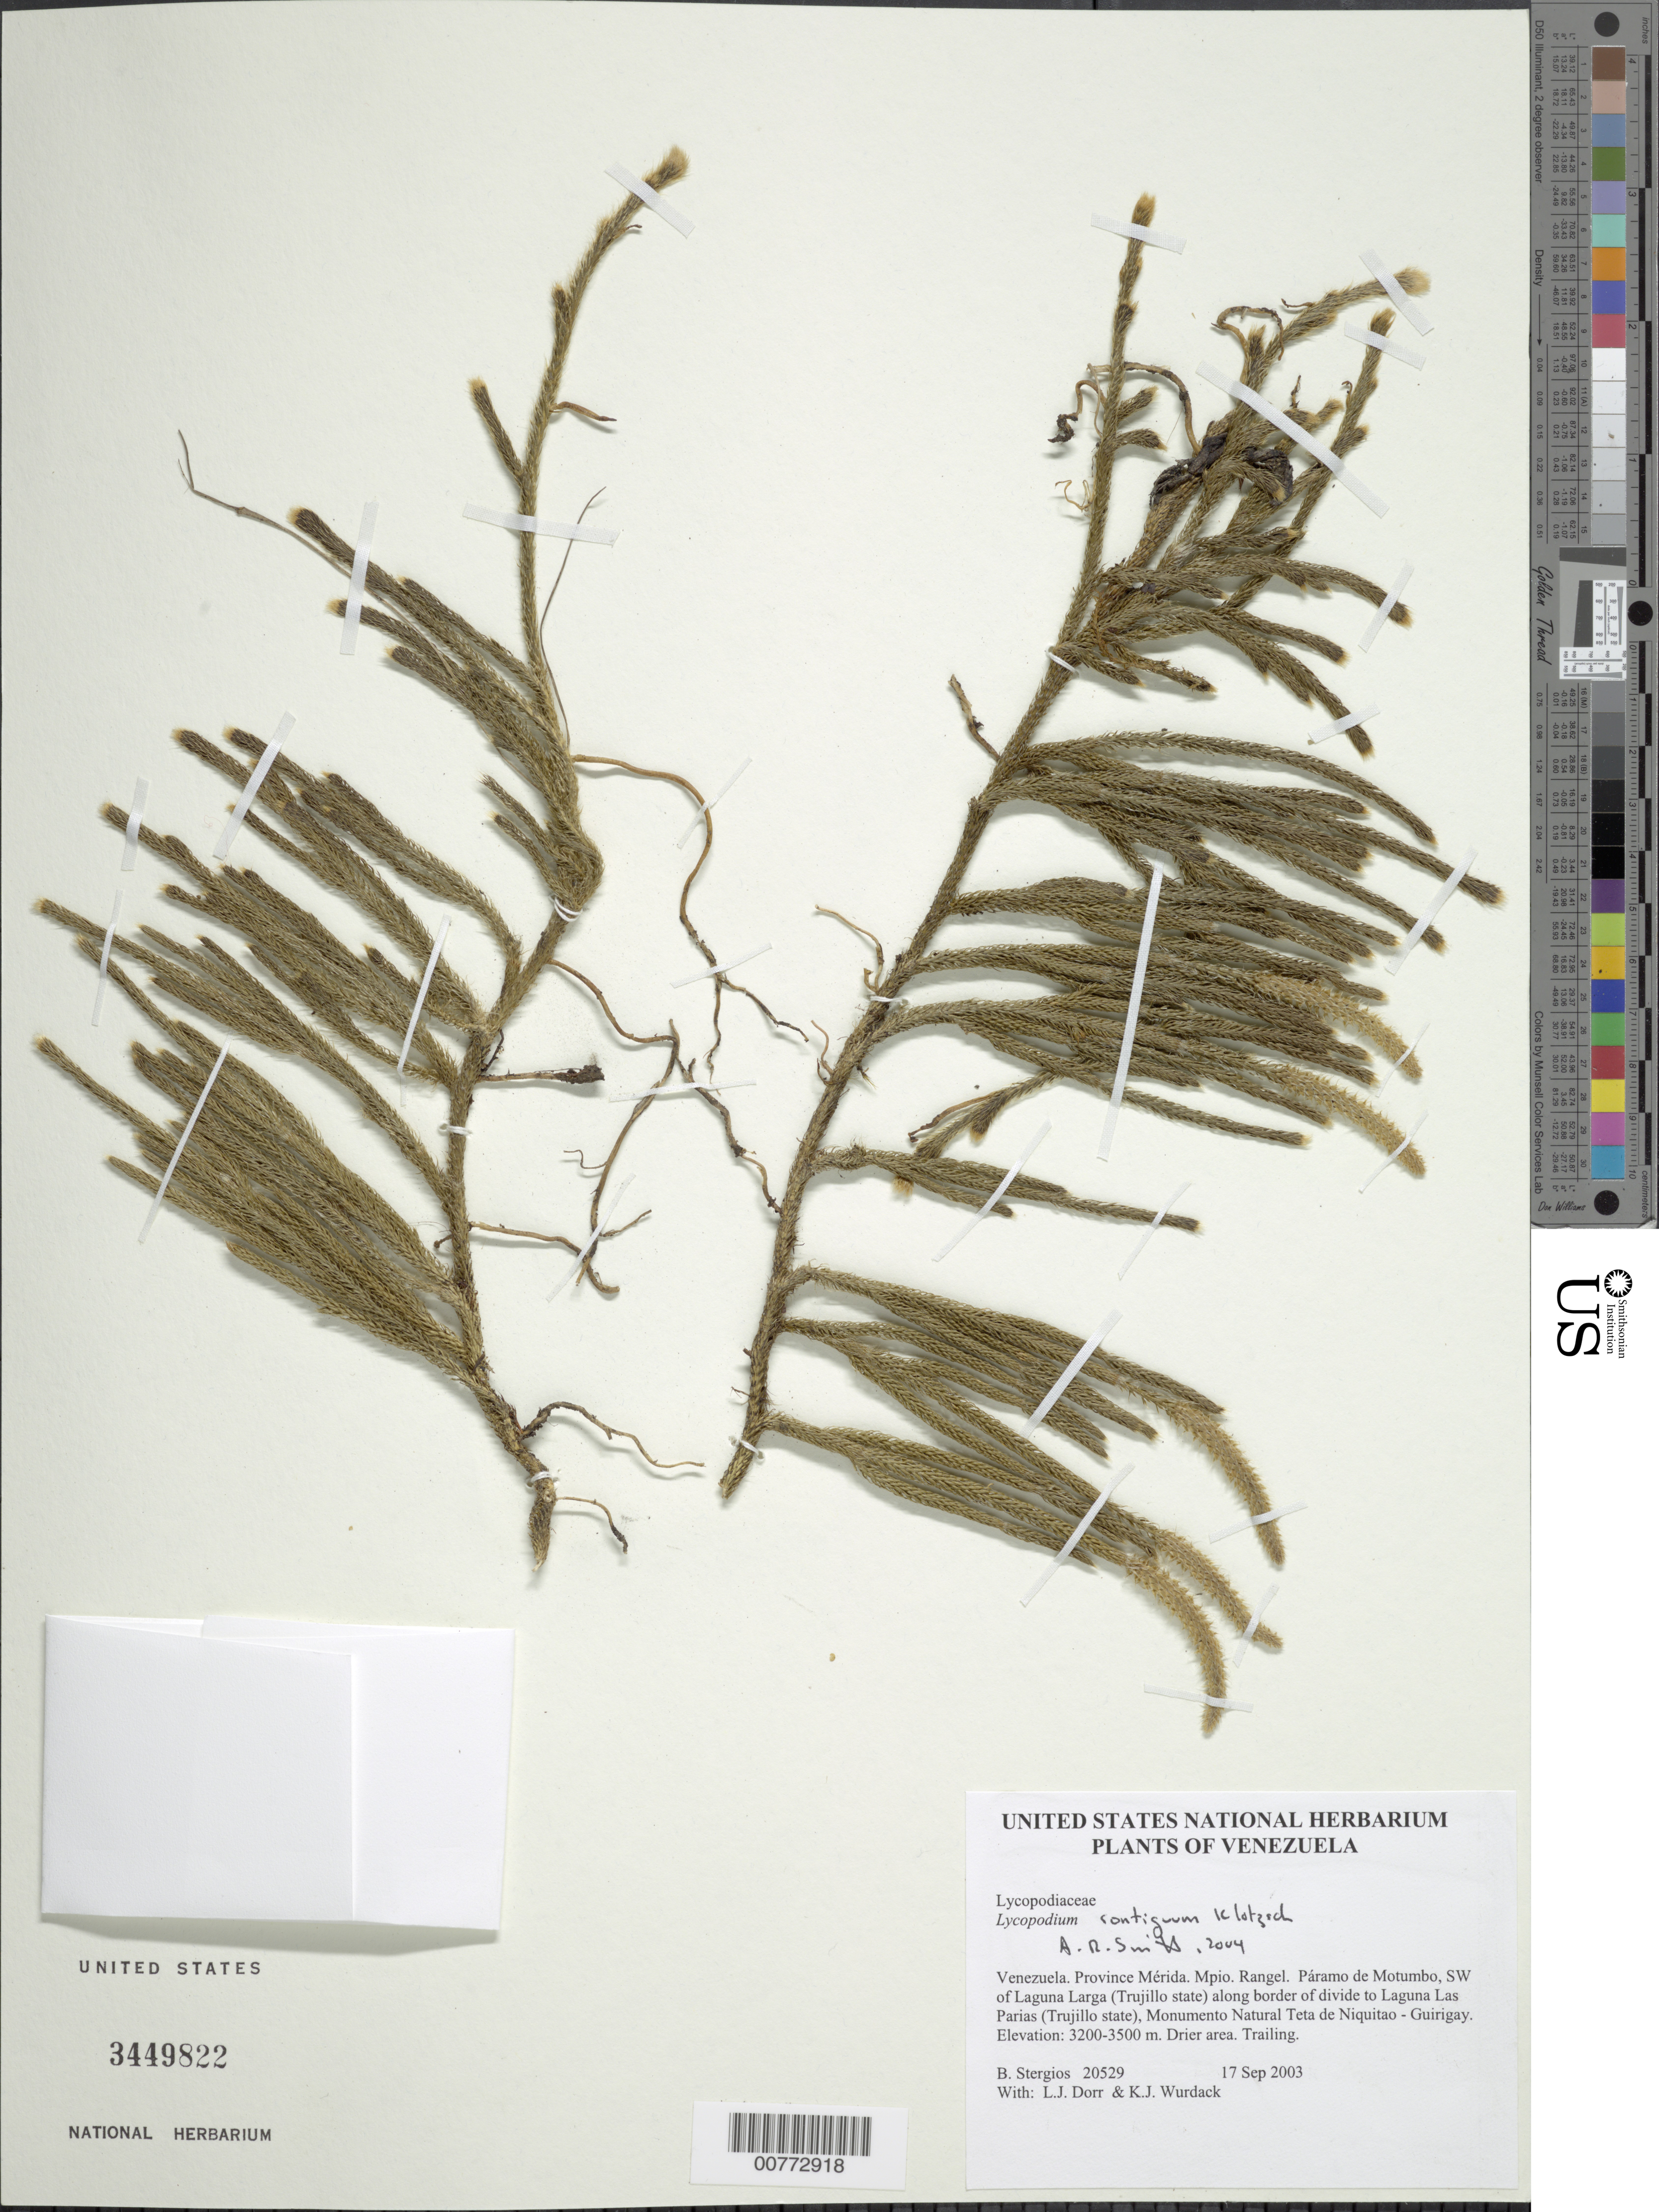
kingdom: Plantae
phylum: Tracheophyta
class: Lycopodiopsida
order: Lycopodiales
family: Lycopodiaceae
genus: Lycopodium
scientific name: Lycopodium clavatum subsp. contiguum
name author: (Klotzsch) B. Øllg.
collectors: B. G. Stergios, L. J. Dorr & K. Wurdack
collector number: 20529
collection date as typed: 17 Sep 2003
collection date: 2003-09-17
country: Venezuela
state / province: Mérida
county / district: Rangel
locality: Páramo de Motumbo, NW of Laguna Larga (Trujillo state), Monumento Natural Teta de Niquitao - Guirigay.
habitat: Drier area.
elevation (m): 3200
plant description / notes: MO, NY, PORT, UC, US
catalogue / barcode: US 3449822